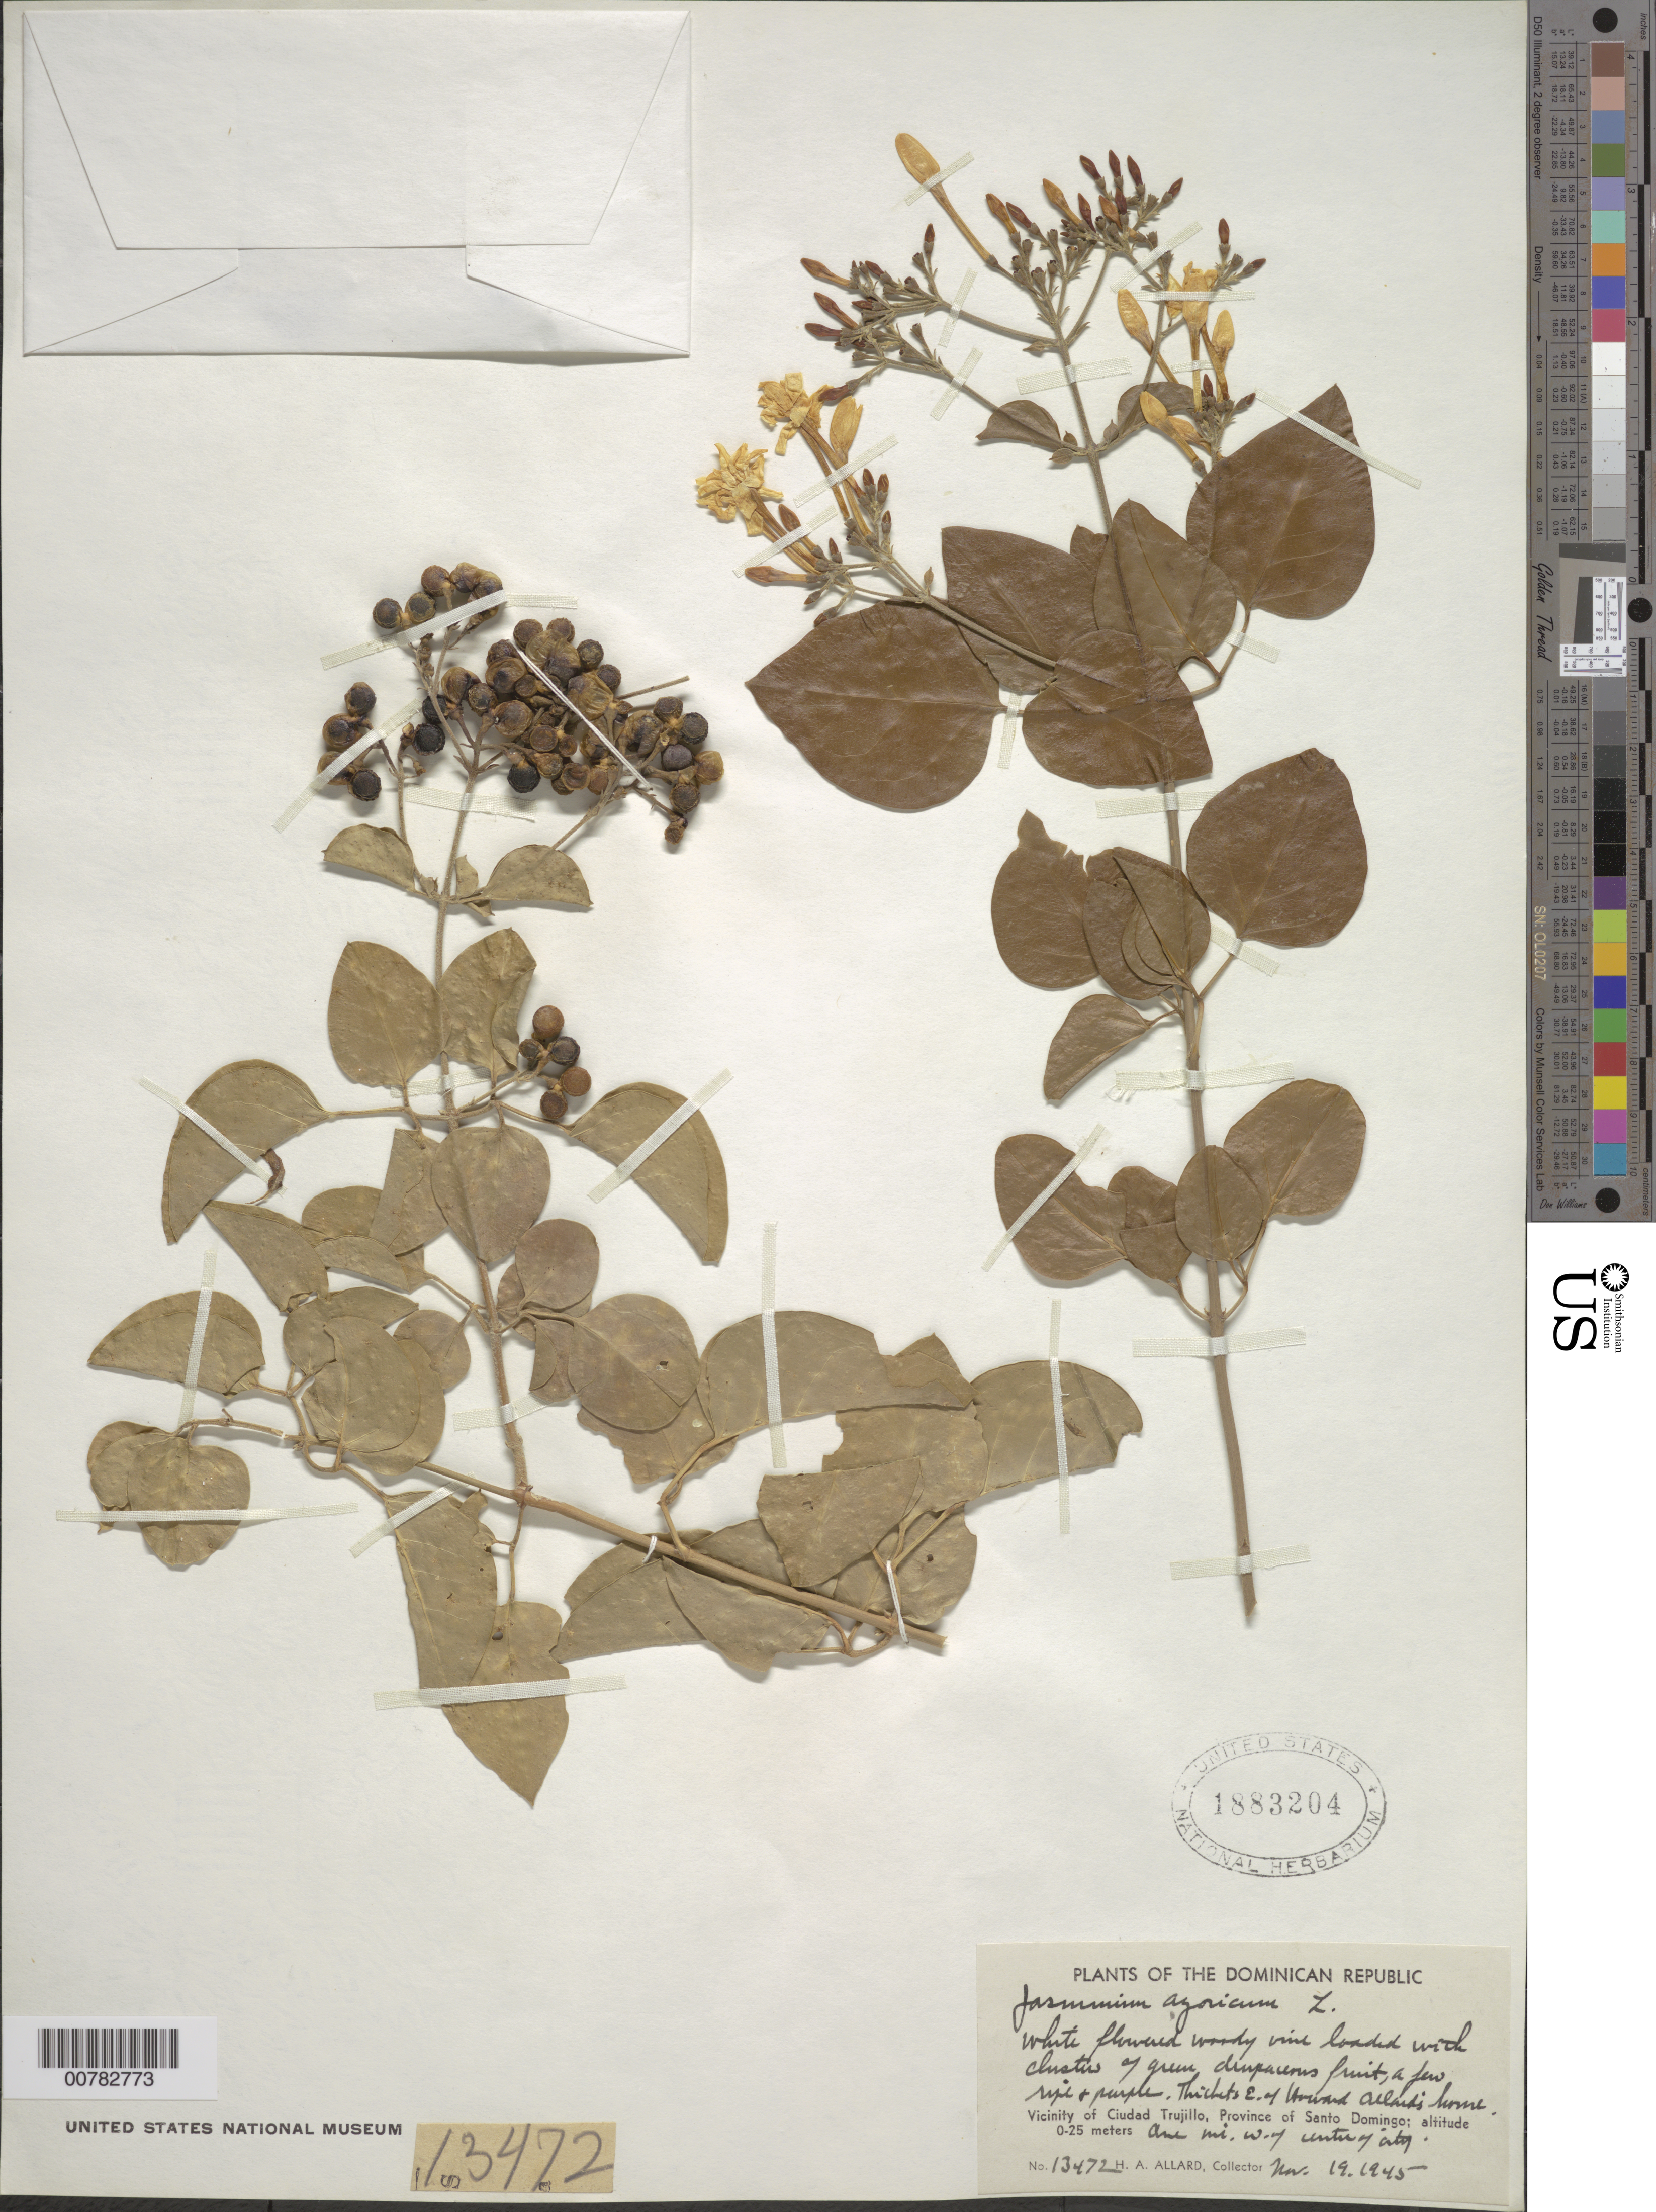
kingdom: Plantae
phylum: Tracheophyta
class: Magnoliopsida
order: Lamiales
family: Oleaceae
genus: Jasminum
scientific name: Jasminum fluminense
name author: Vell.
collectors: H. A. Allard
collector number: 13472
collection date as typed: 19 Nov 1945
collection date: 1945-11-19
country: Dominican Republic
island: Hispaniola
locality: Province of Santo Domingo, vicinity of Ciudad Trujillo, east of Howard Allard's home.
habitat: Thickets.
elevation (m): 0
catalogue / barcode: US 1883204